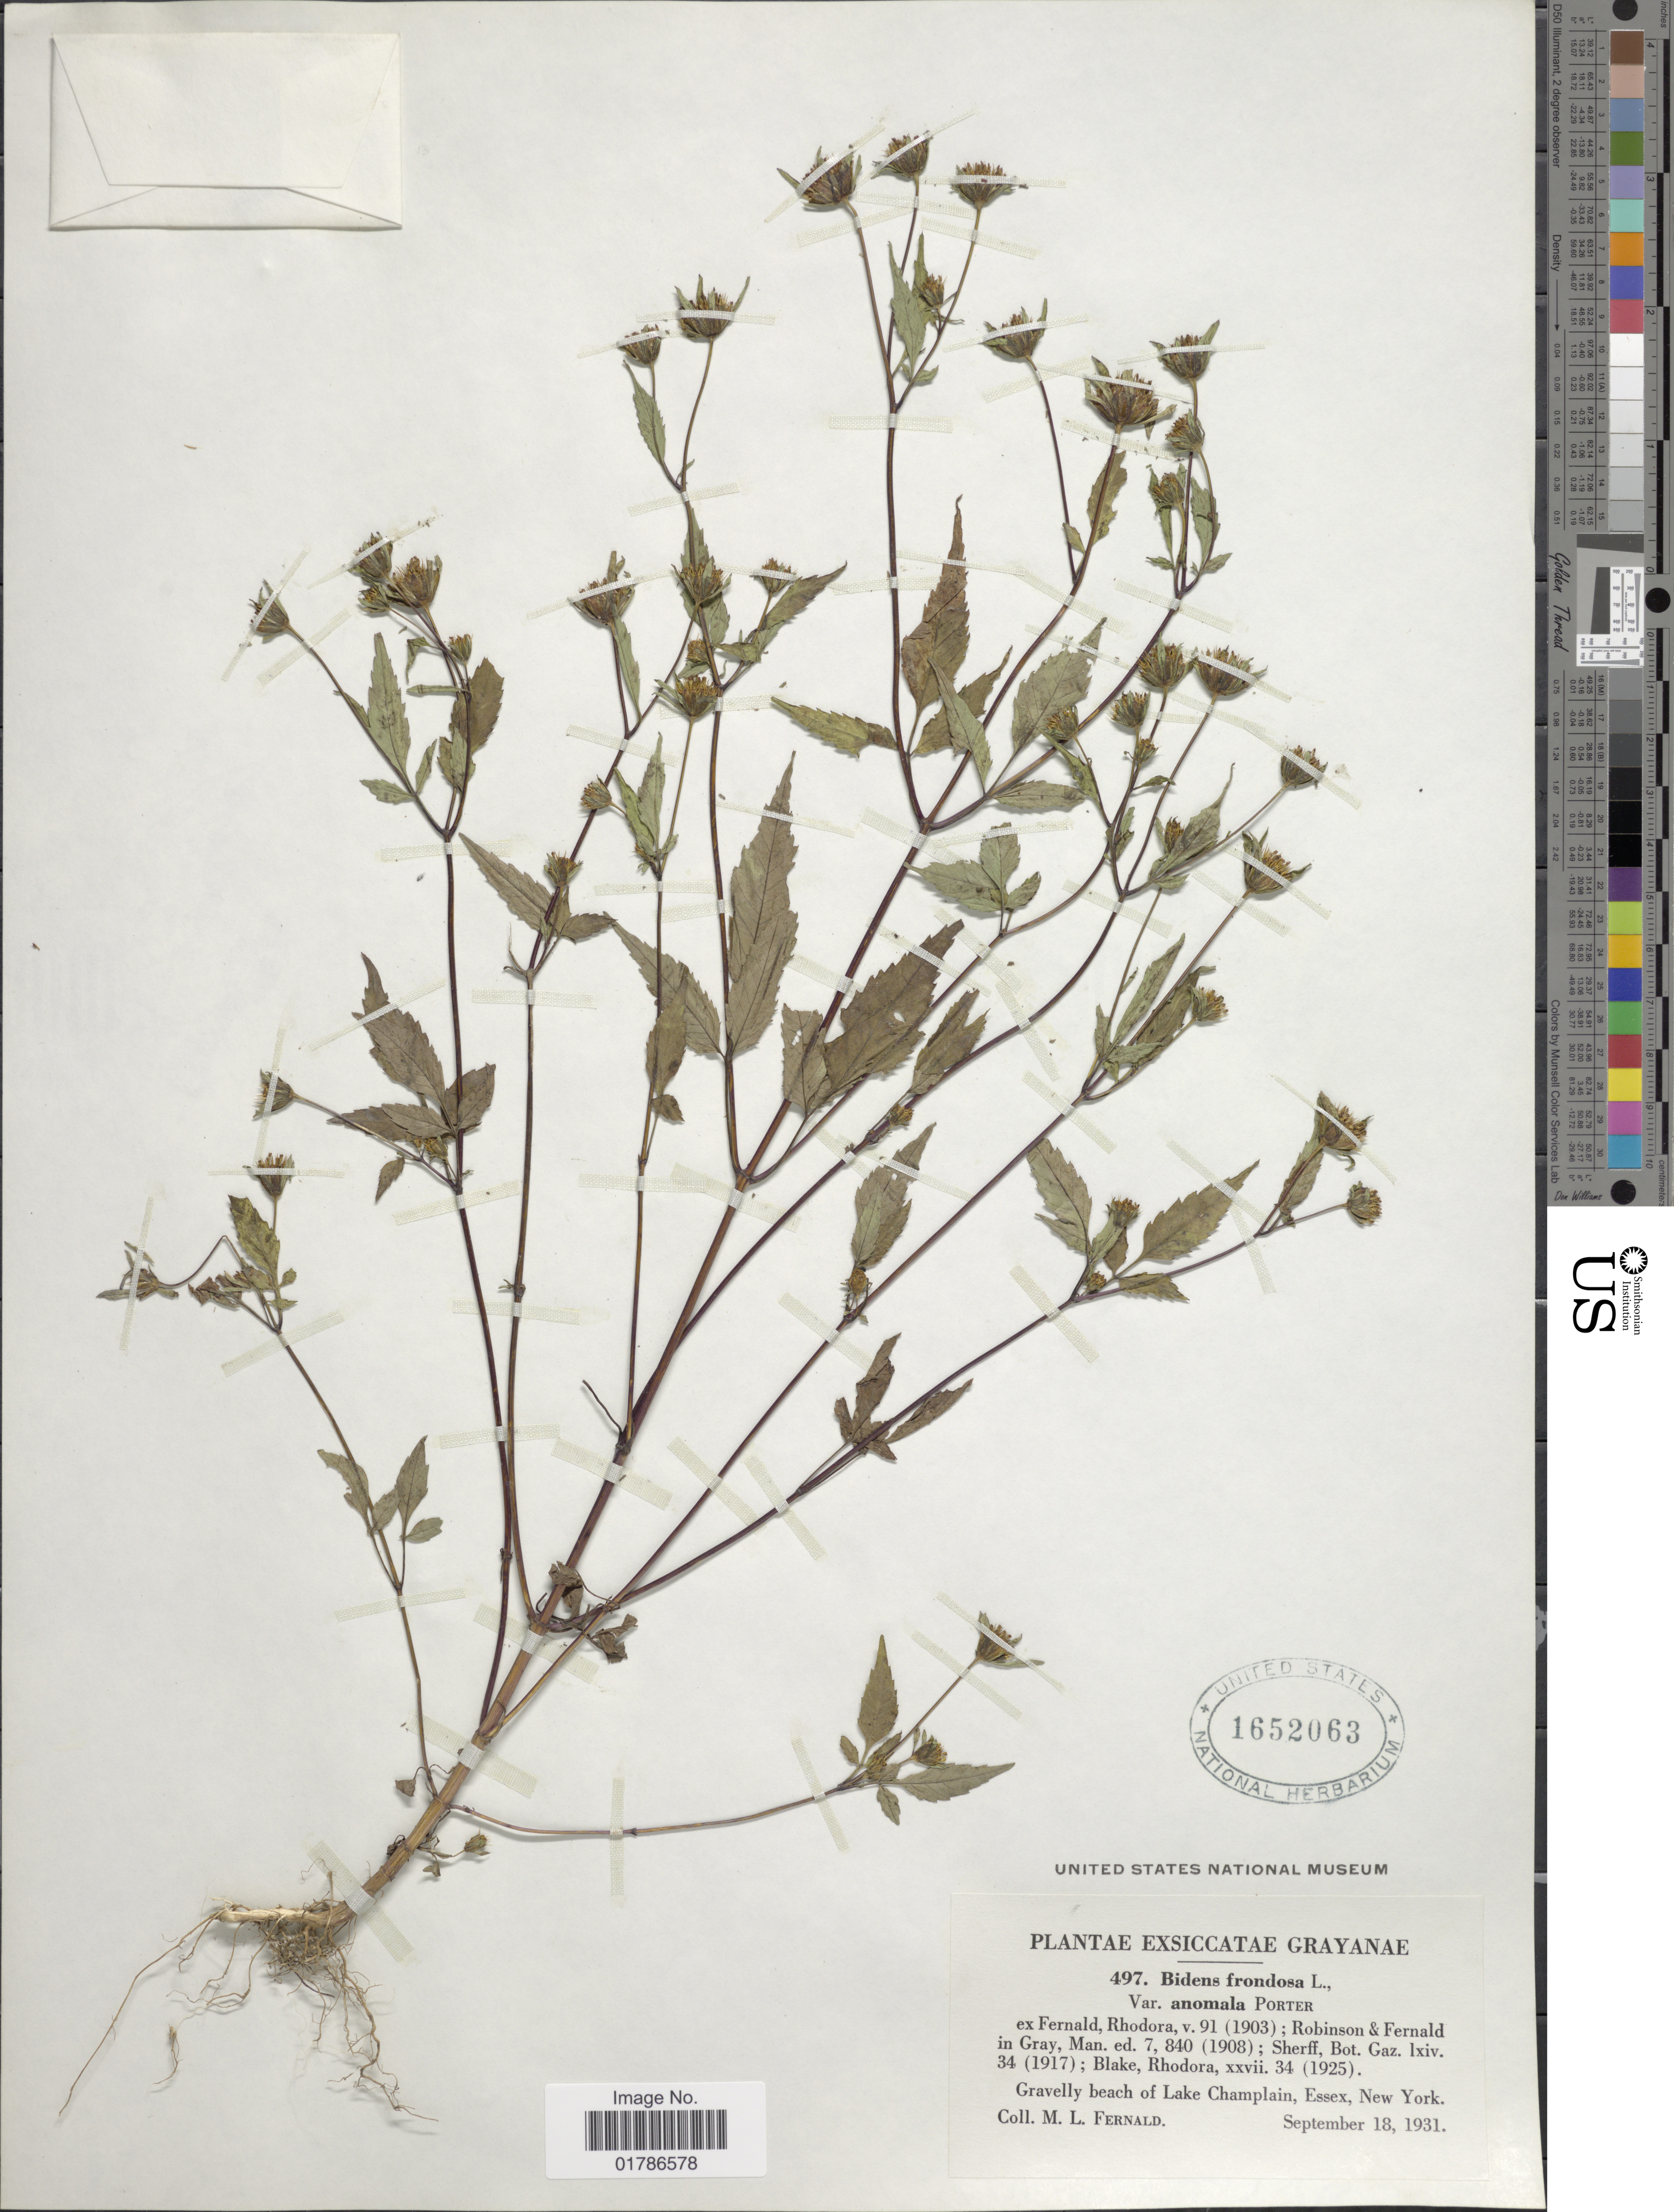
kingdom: Plantae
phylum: Tracheophyta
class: Magnoliopsida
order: Asterales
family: Asteraceae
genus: Bidens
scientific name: Bidens frondosa var. anomala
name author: (Porter) Fernald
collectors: M. L. Fernald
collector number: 497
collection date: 1931-09-18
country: United States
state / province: New York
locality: Grayanae, Gravelly beach of Lake Champlain, Essex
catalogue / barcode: US 1652063